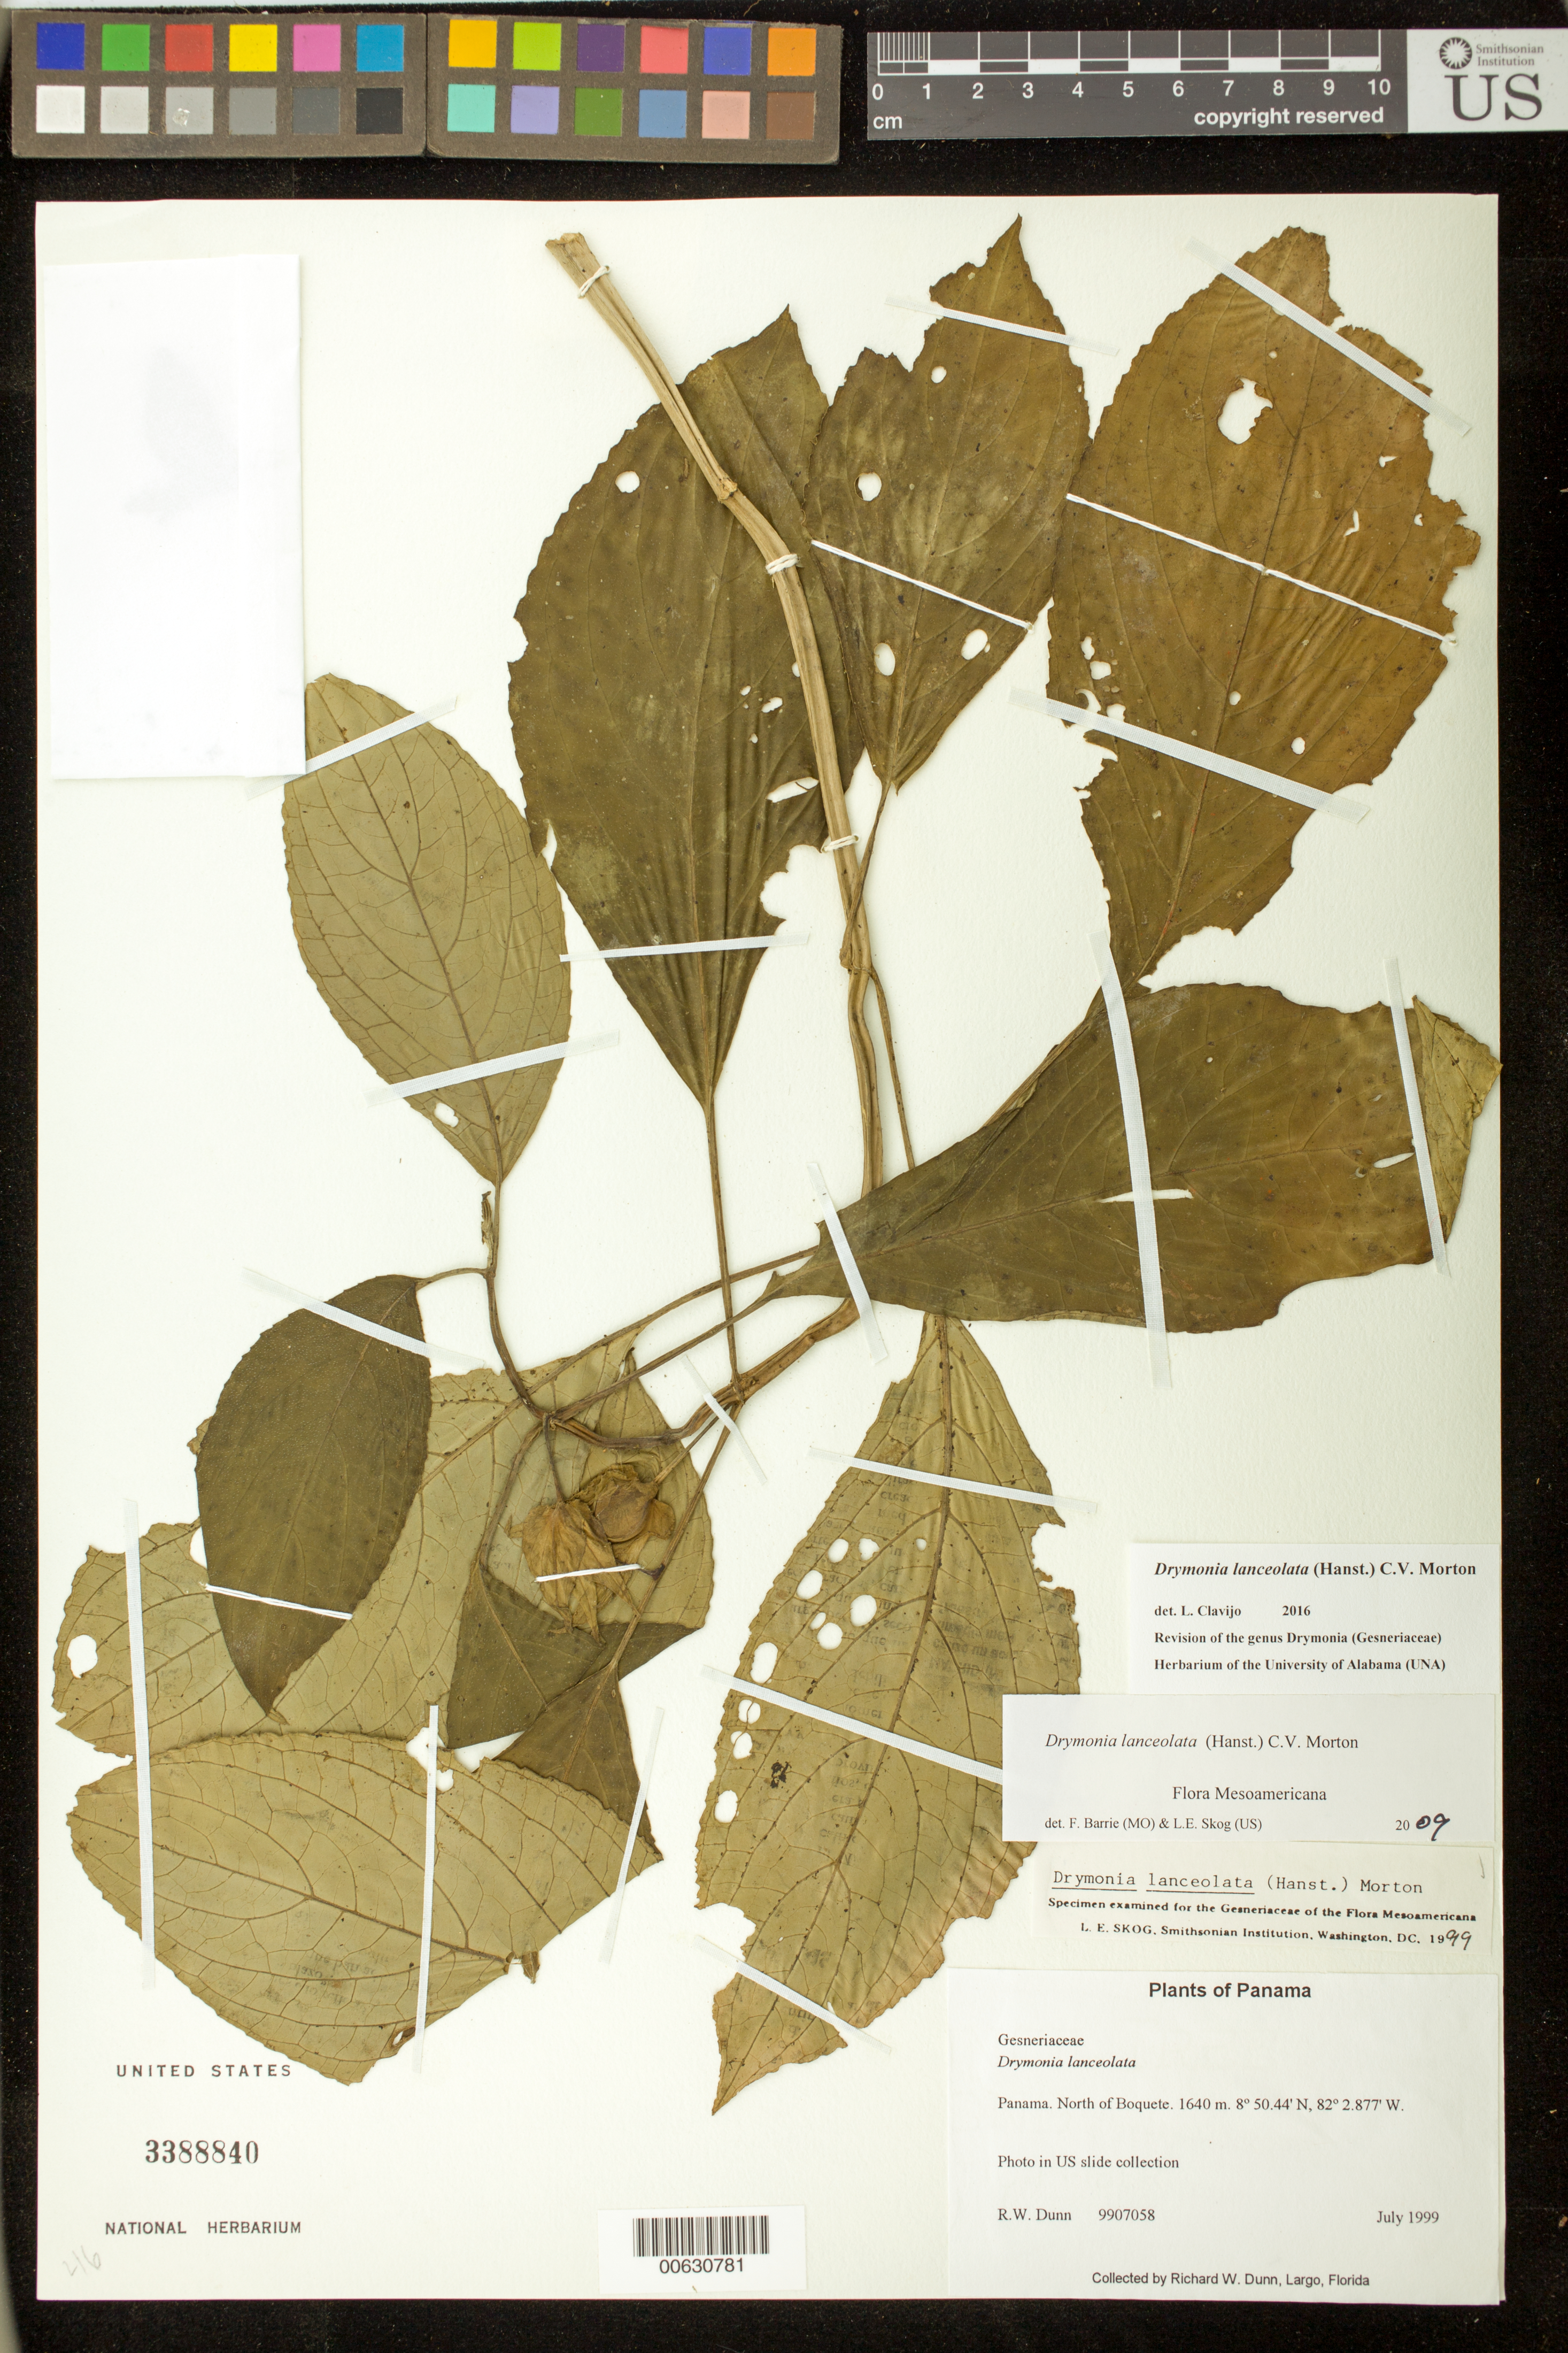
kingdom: Plantae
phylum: Tracheophyta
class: Magnoliopsida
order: Lamiales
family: Gesneriaceae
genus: Drymonia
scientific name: Drymonia lanceolata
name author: (Hanst.) C.V. Morton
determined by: Skog, Laurence E.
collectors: R. Dunn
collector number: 9907058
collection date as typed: Jul 1999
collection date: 1999-07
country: Panama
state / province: Bocas del Toro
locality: North of Boquete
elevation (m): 1640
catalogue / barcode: US 3388840